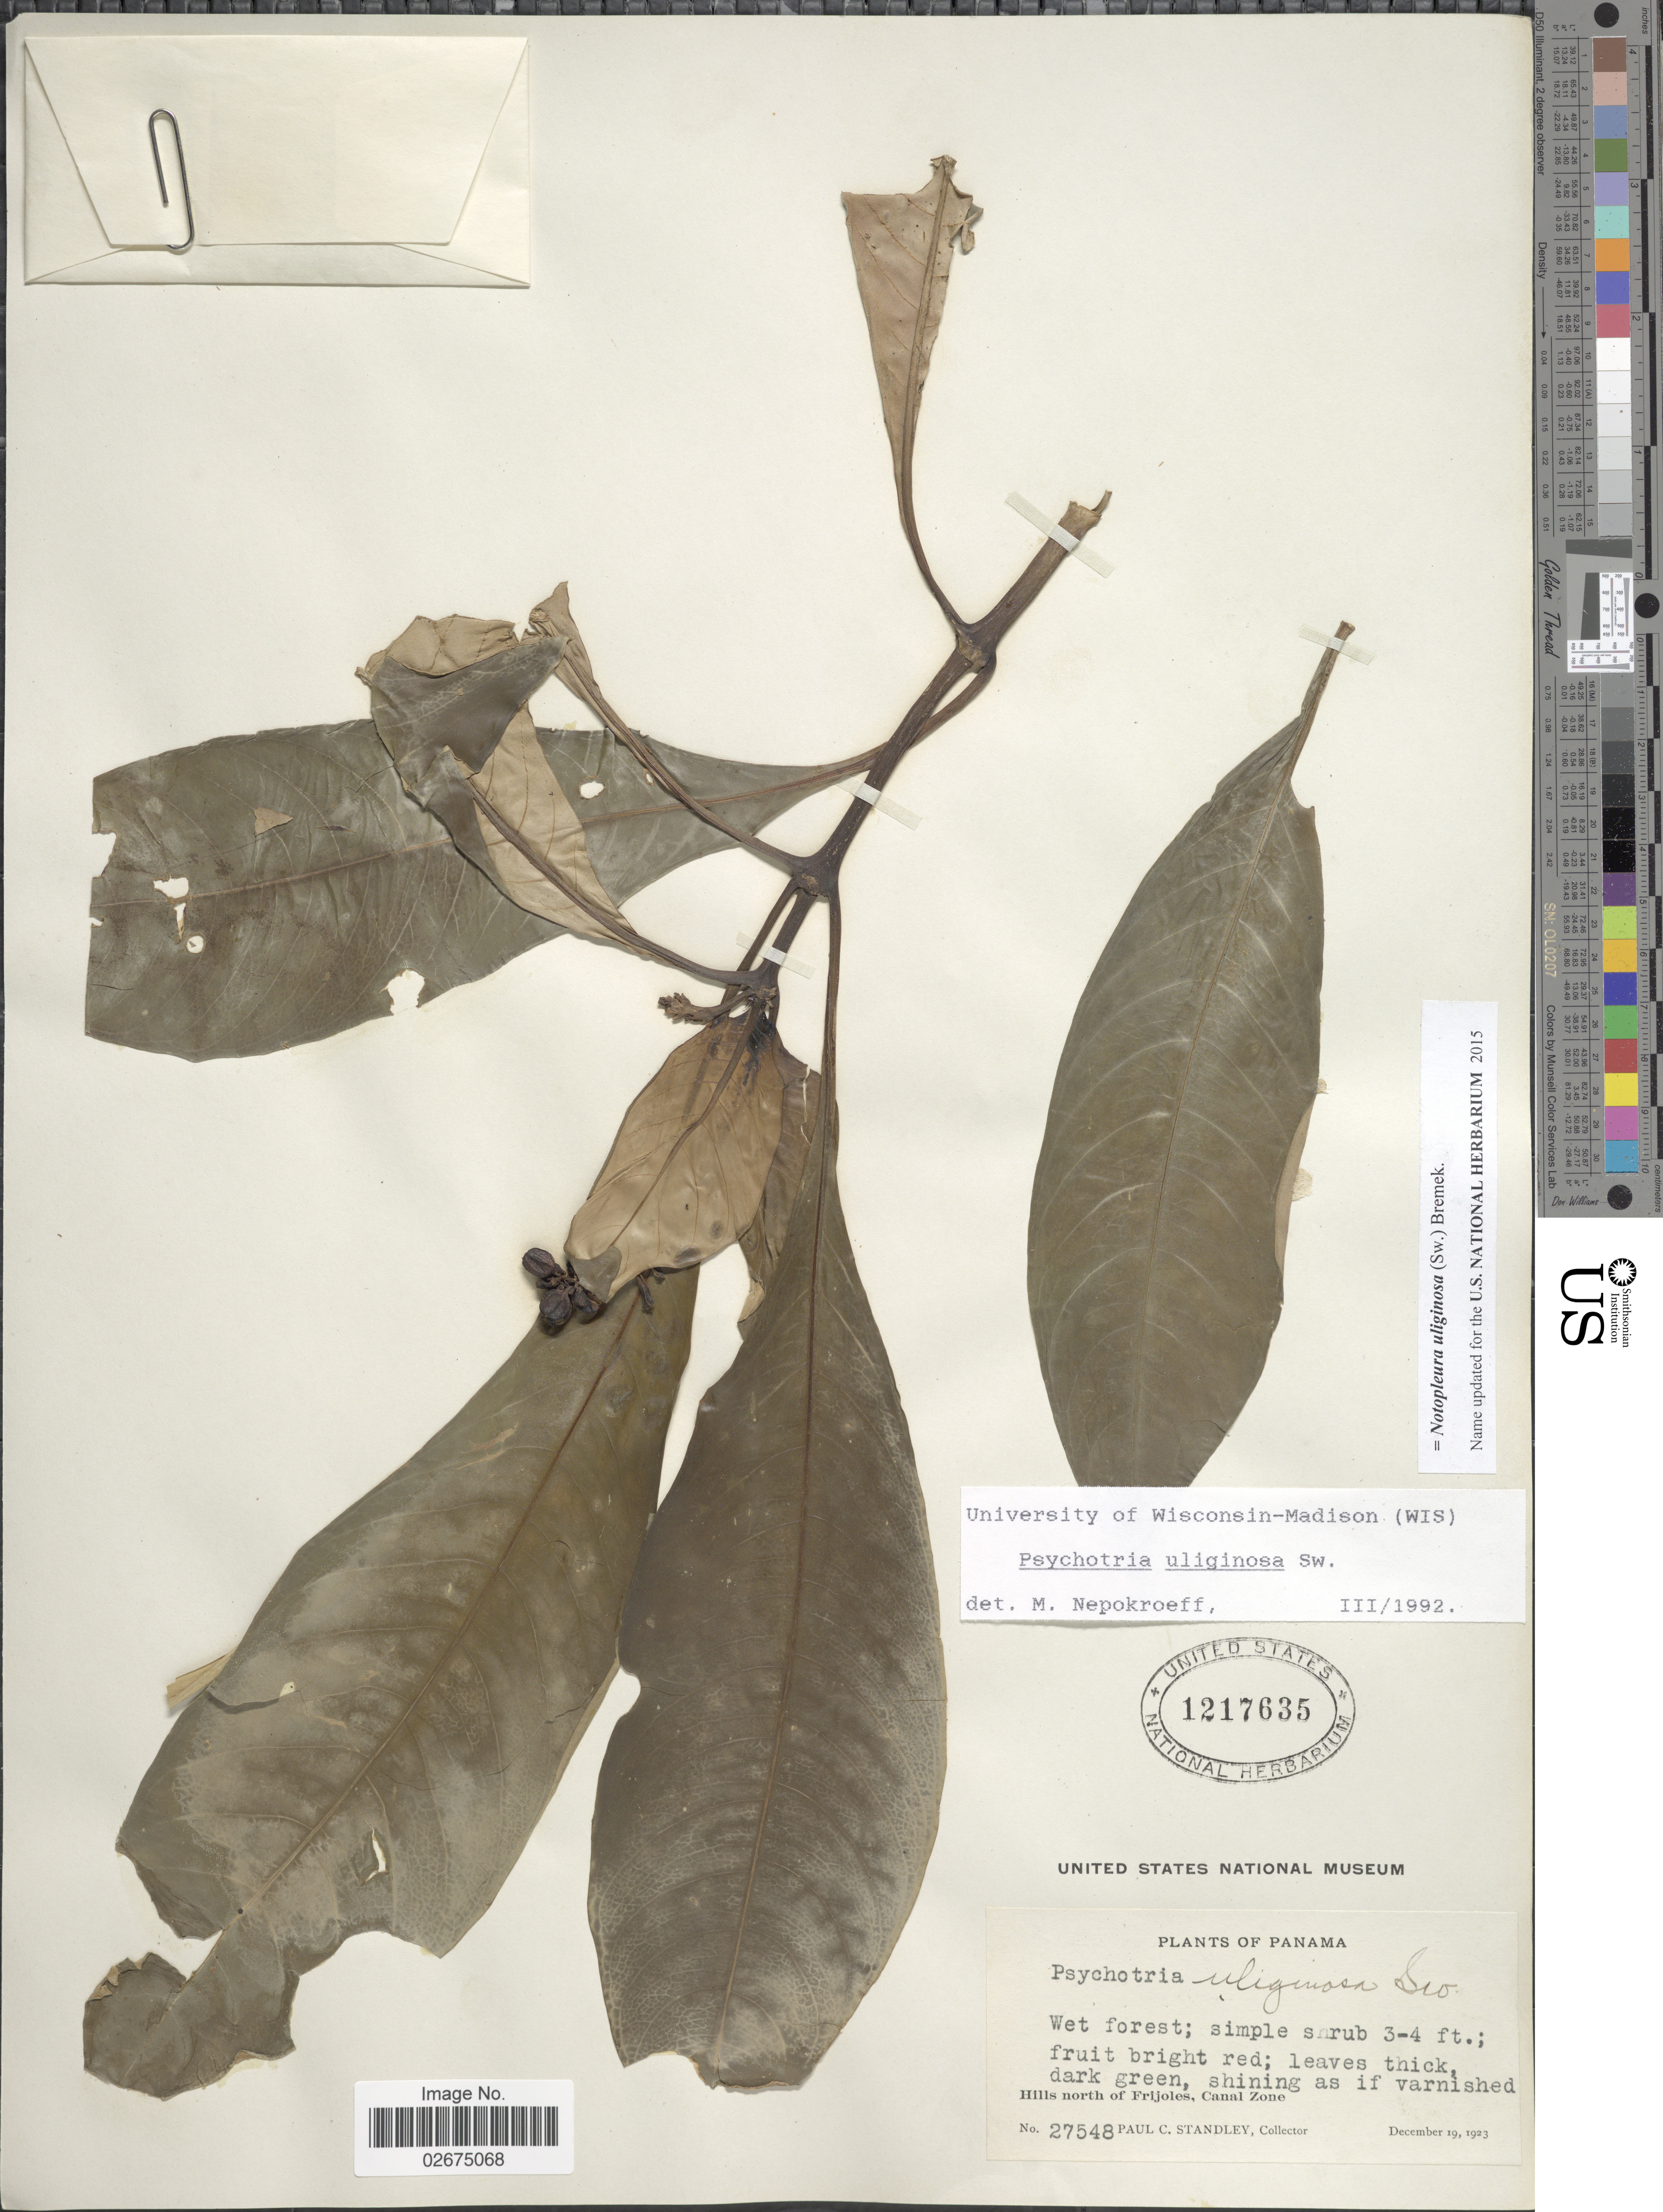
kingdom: Plantae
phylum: Tracheophyta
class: Magnoliopsida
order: Gentianales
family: Rubiaceae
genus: Notopleura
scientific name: Notopleura uliginosa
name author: (Sw.) Bremek.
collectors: P. C. Standley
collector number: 27548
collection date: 1923-12-19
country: Panama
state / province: Colón / Panamá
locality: Hills north of Frijoles, Canal Zone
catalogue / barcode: US 1217635